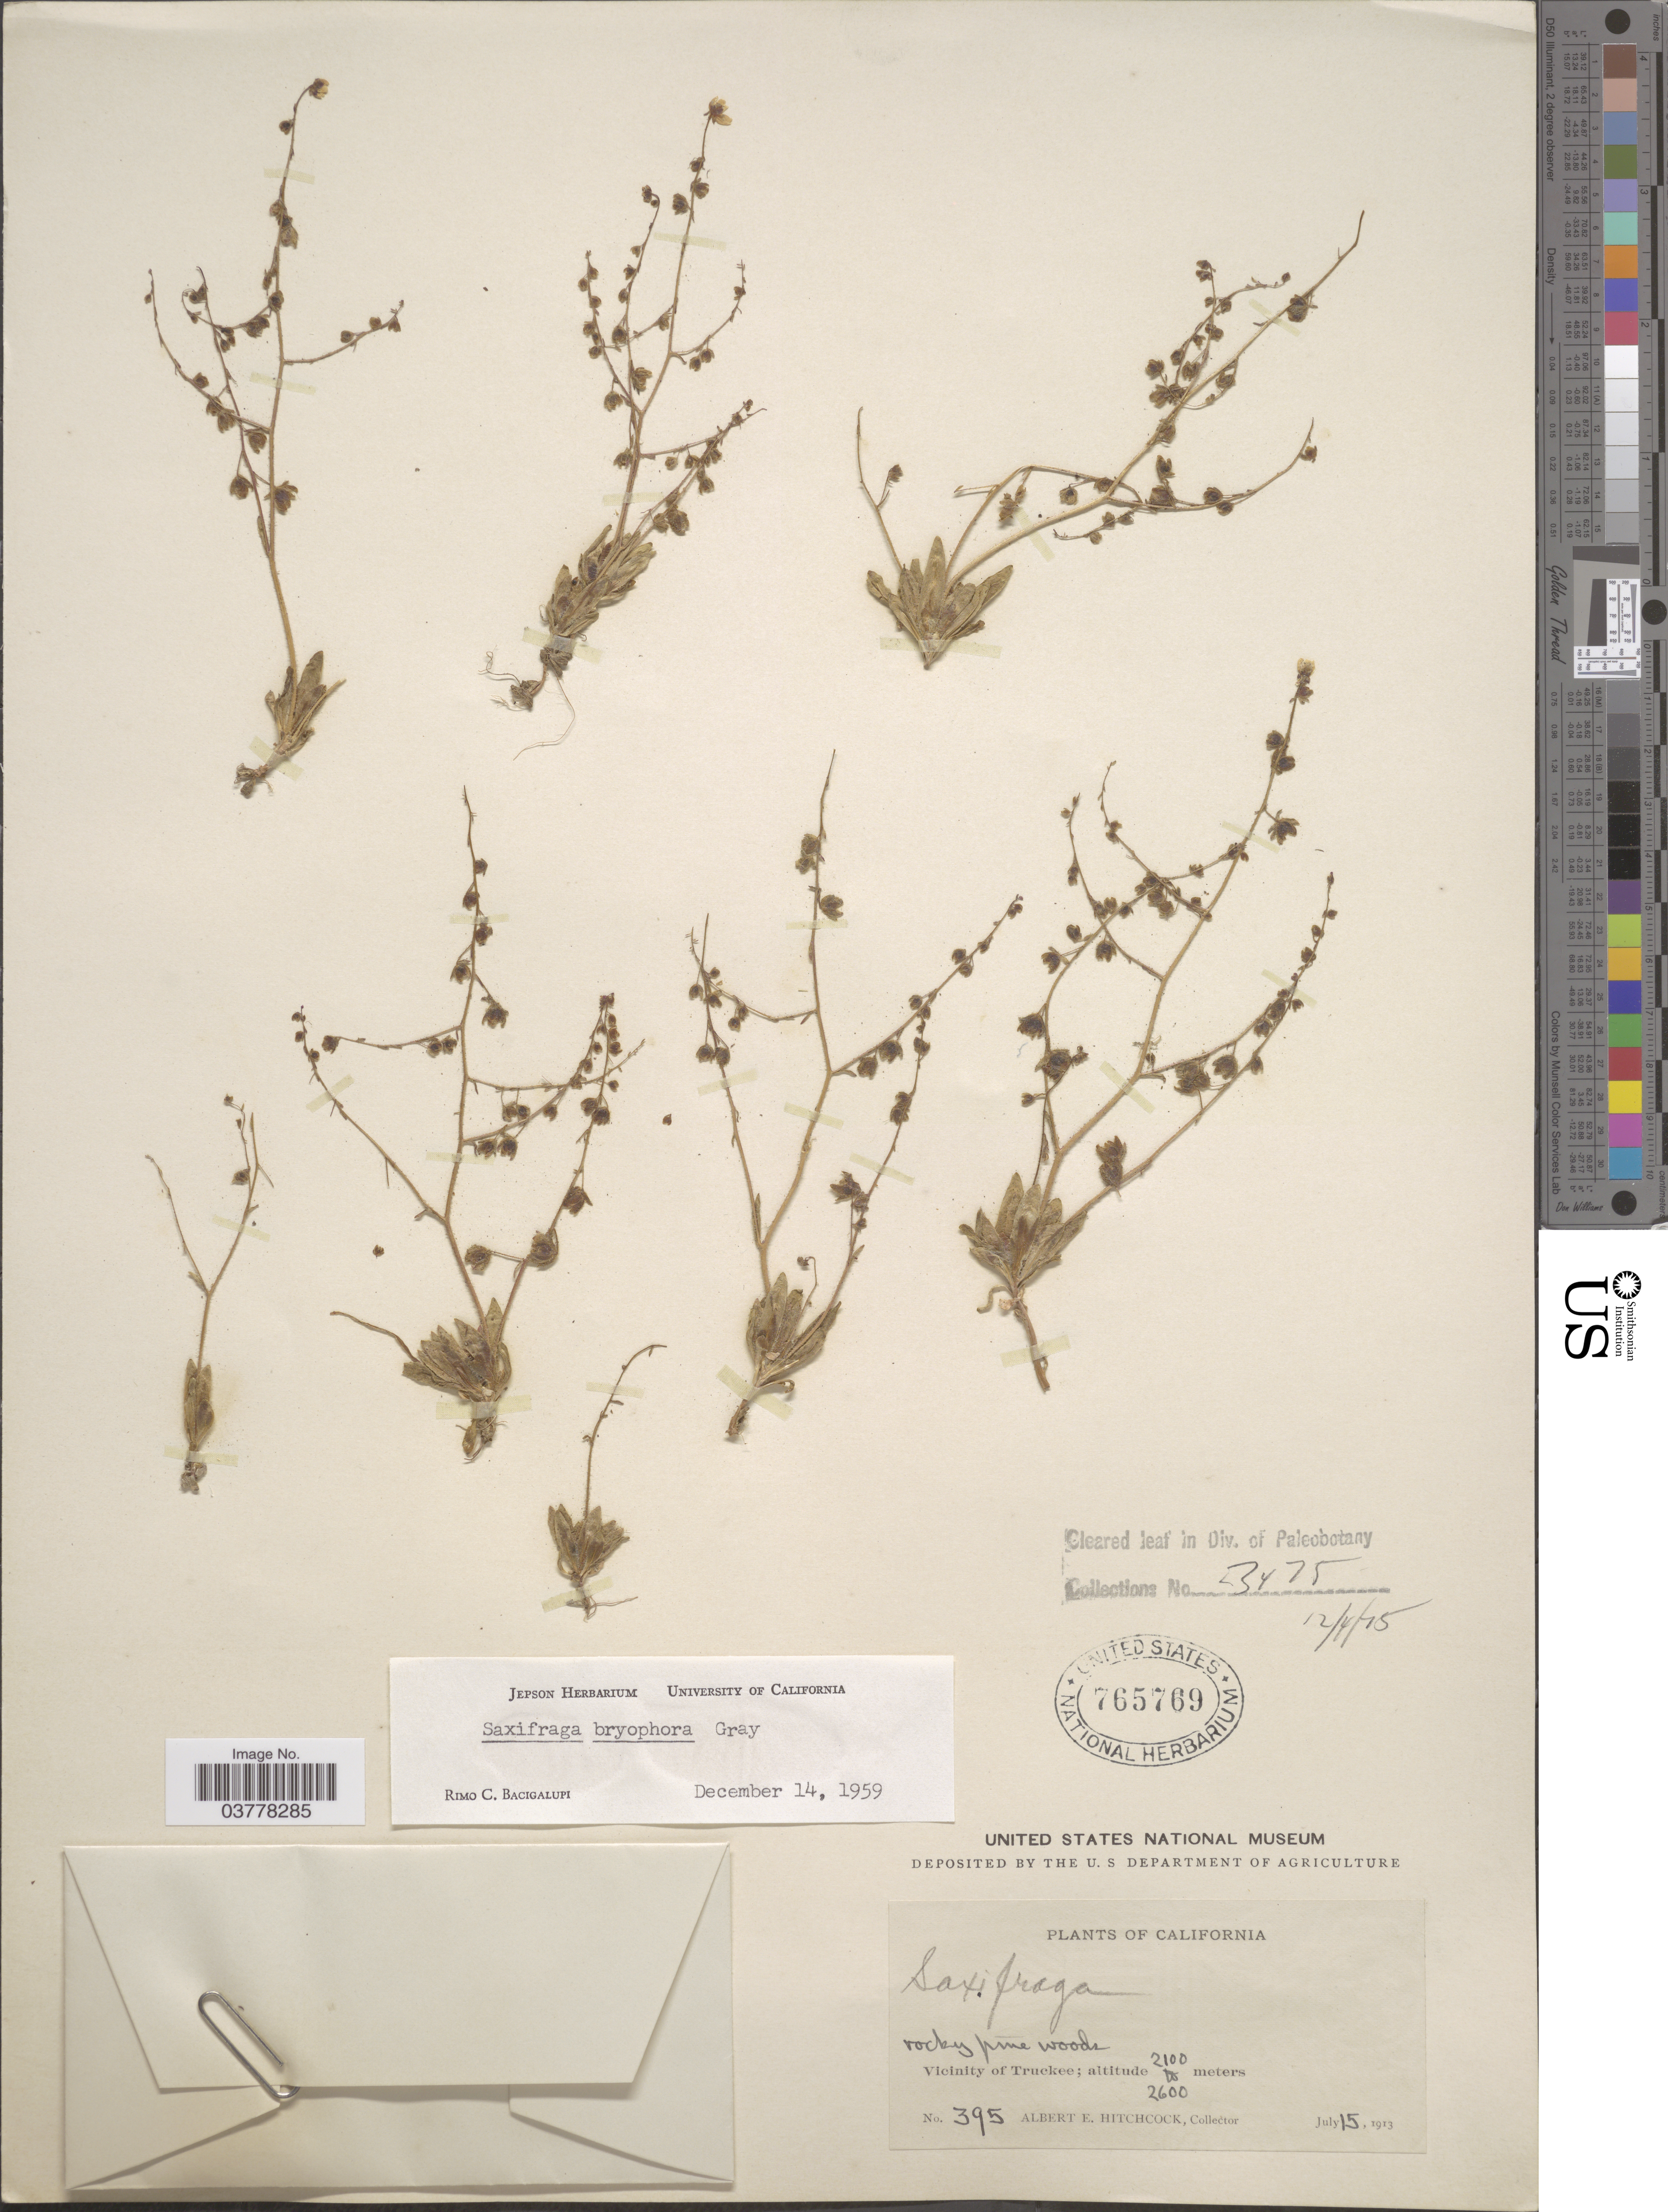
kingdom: Plantae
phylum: Tracheophyta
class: Magnoliopsida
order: Saxifragales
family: Saxifragaceae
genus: Micranthes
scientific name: Micranthes bryophora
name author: (A. Gray) Brouillet & Gornall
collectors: A. Hitchcock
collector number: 395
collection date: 1913-07-15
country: United States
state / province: California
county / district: Nevada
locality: Vicinity of Truckee.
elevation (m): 2100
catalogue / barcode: US 765769